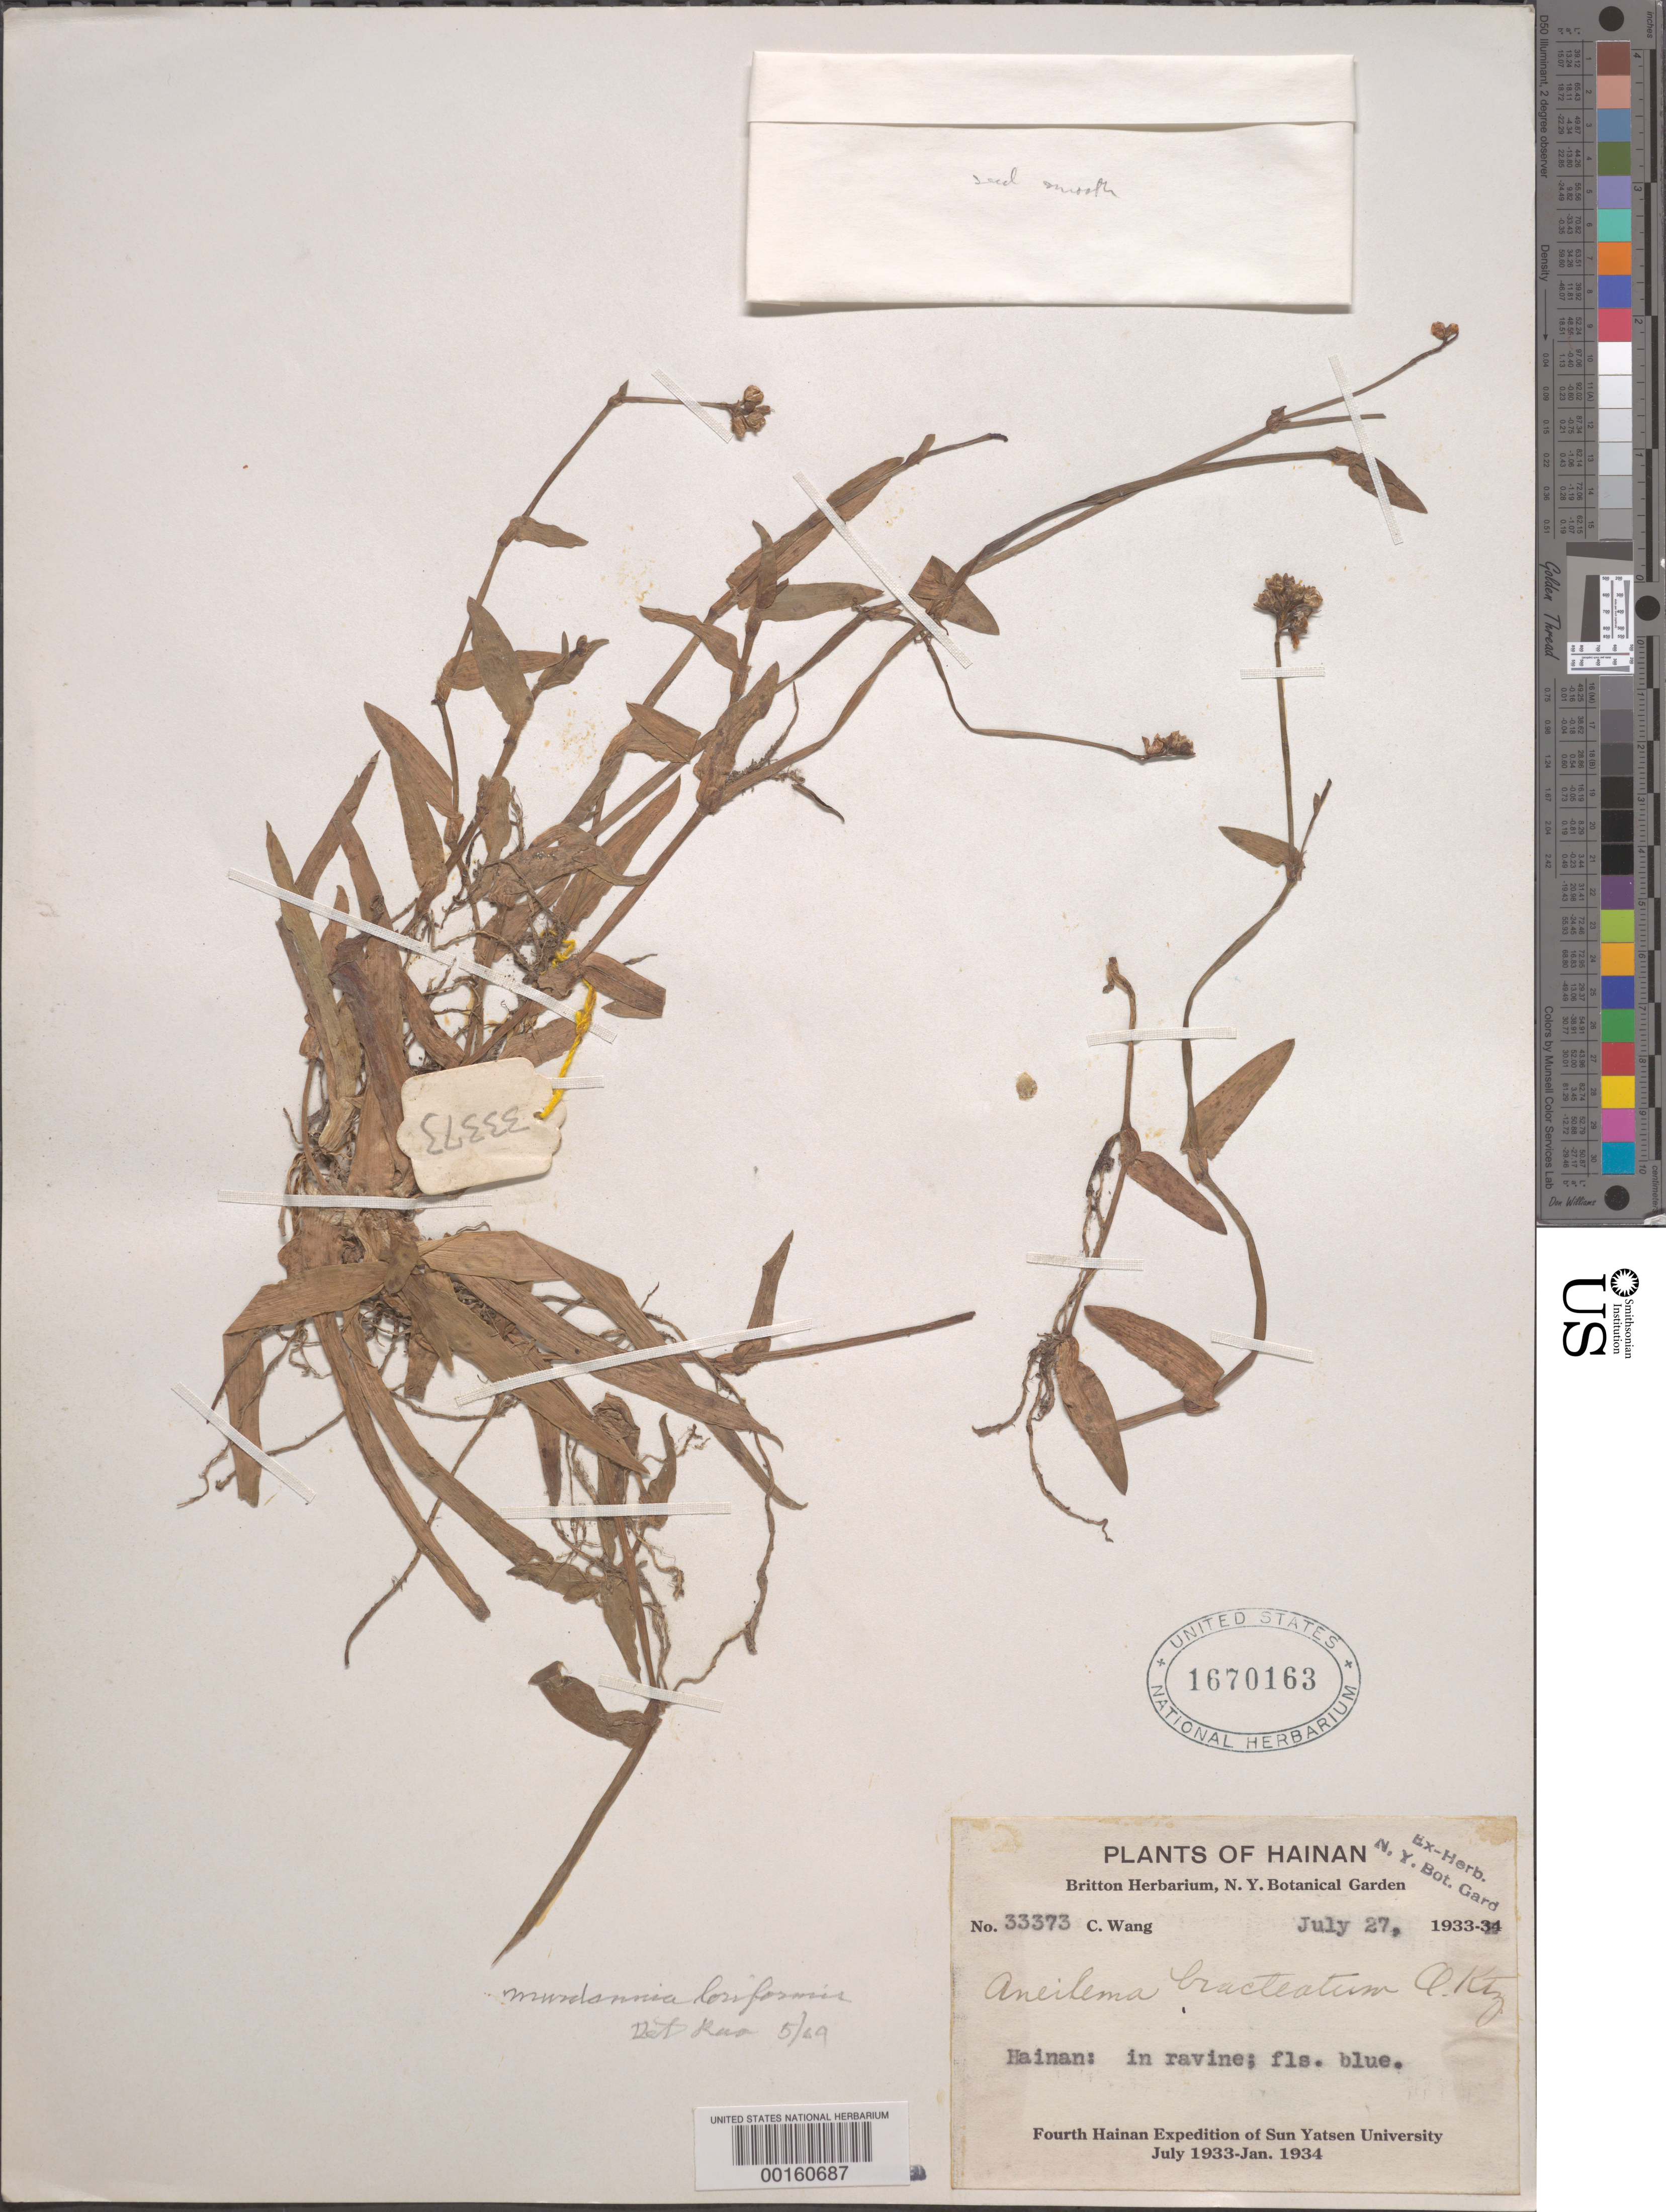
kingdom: Plantae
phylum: Tracheophyta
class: Liliopsida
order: Commelinales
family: Commelinaceae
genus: Murdannia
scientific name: Murdannia loriformis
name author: (Hassk.) R.S. Rao & Kammathy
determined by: Rao, R. S.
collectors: C. Wang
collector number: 33373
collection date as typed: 27 Jul 1933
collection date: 1933-07-27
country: Japan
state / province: Okinawa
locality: Hainan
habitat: Ravine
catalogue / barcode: US 1670163